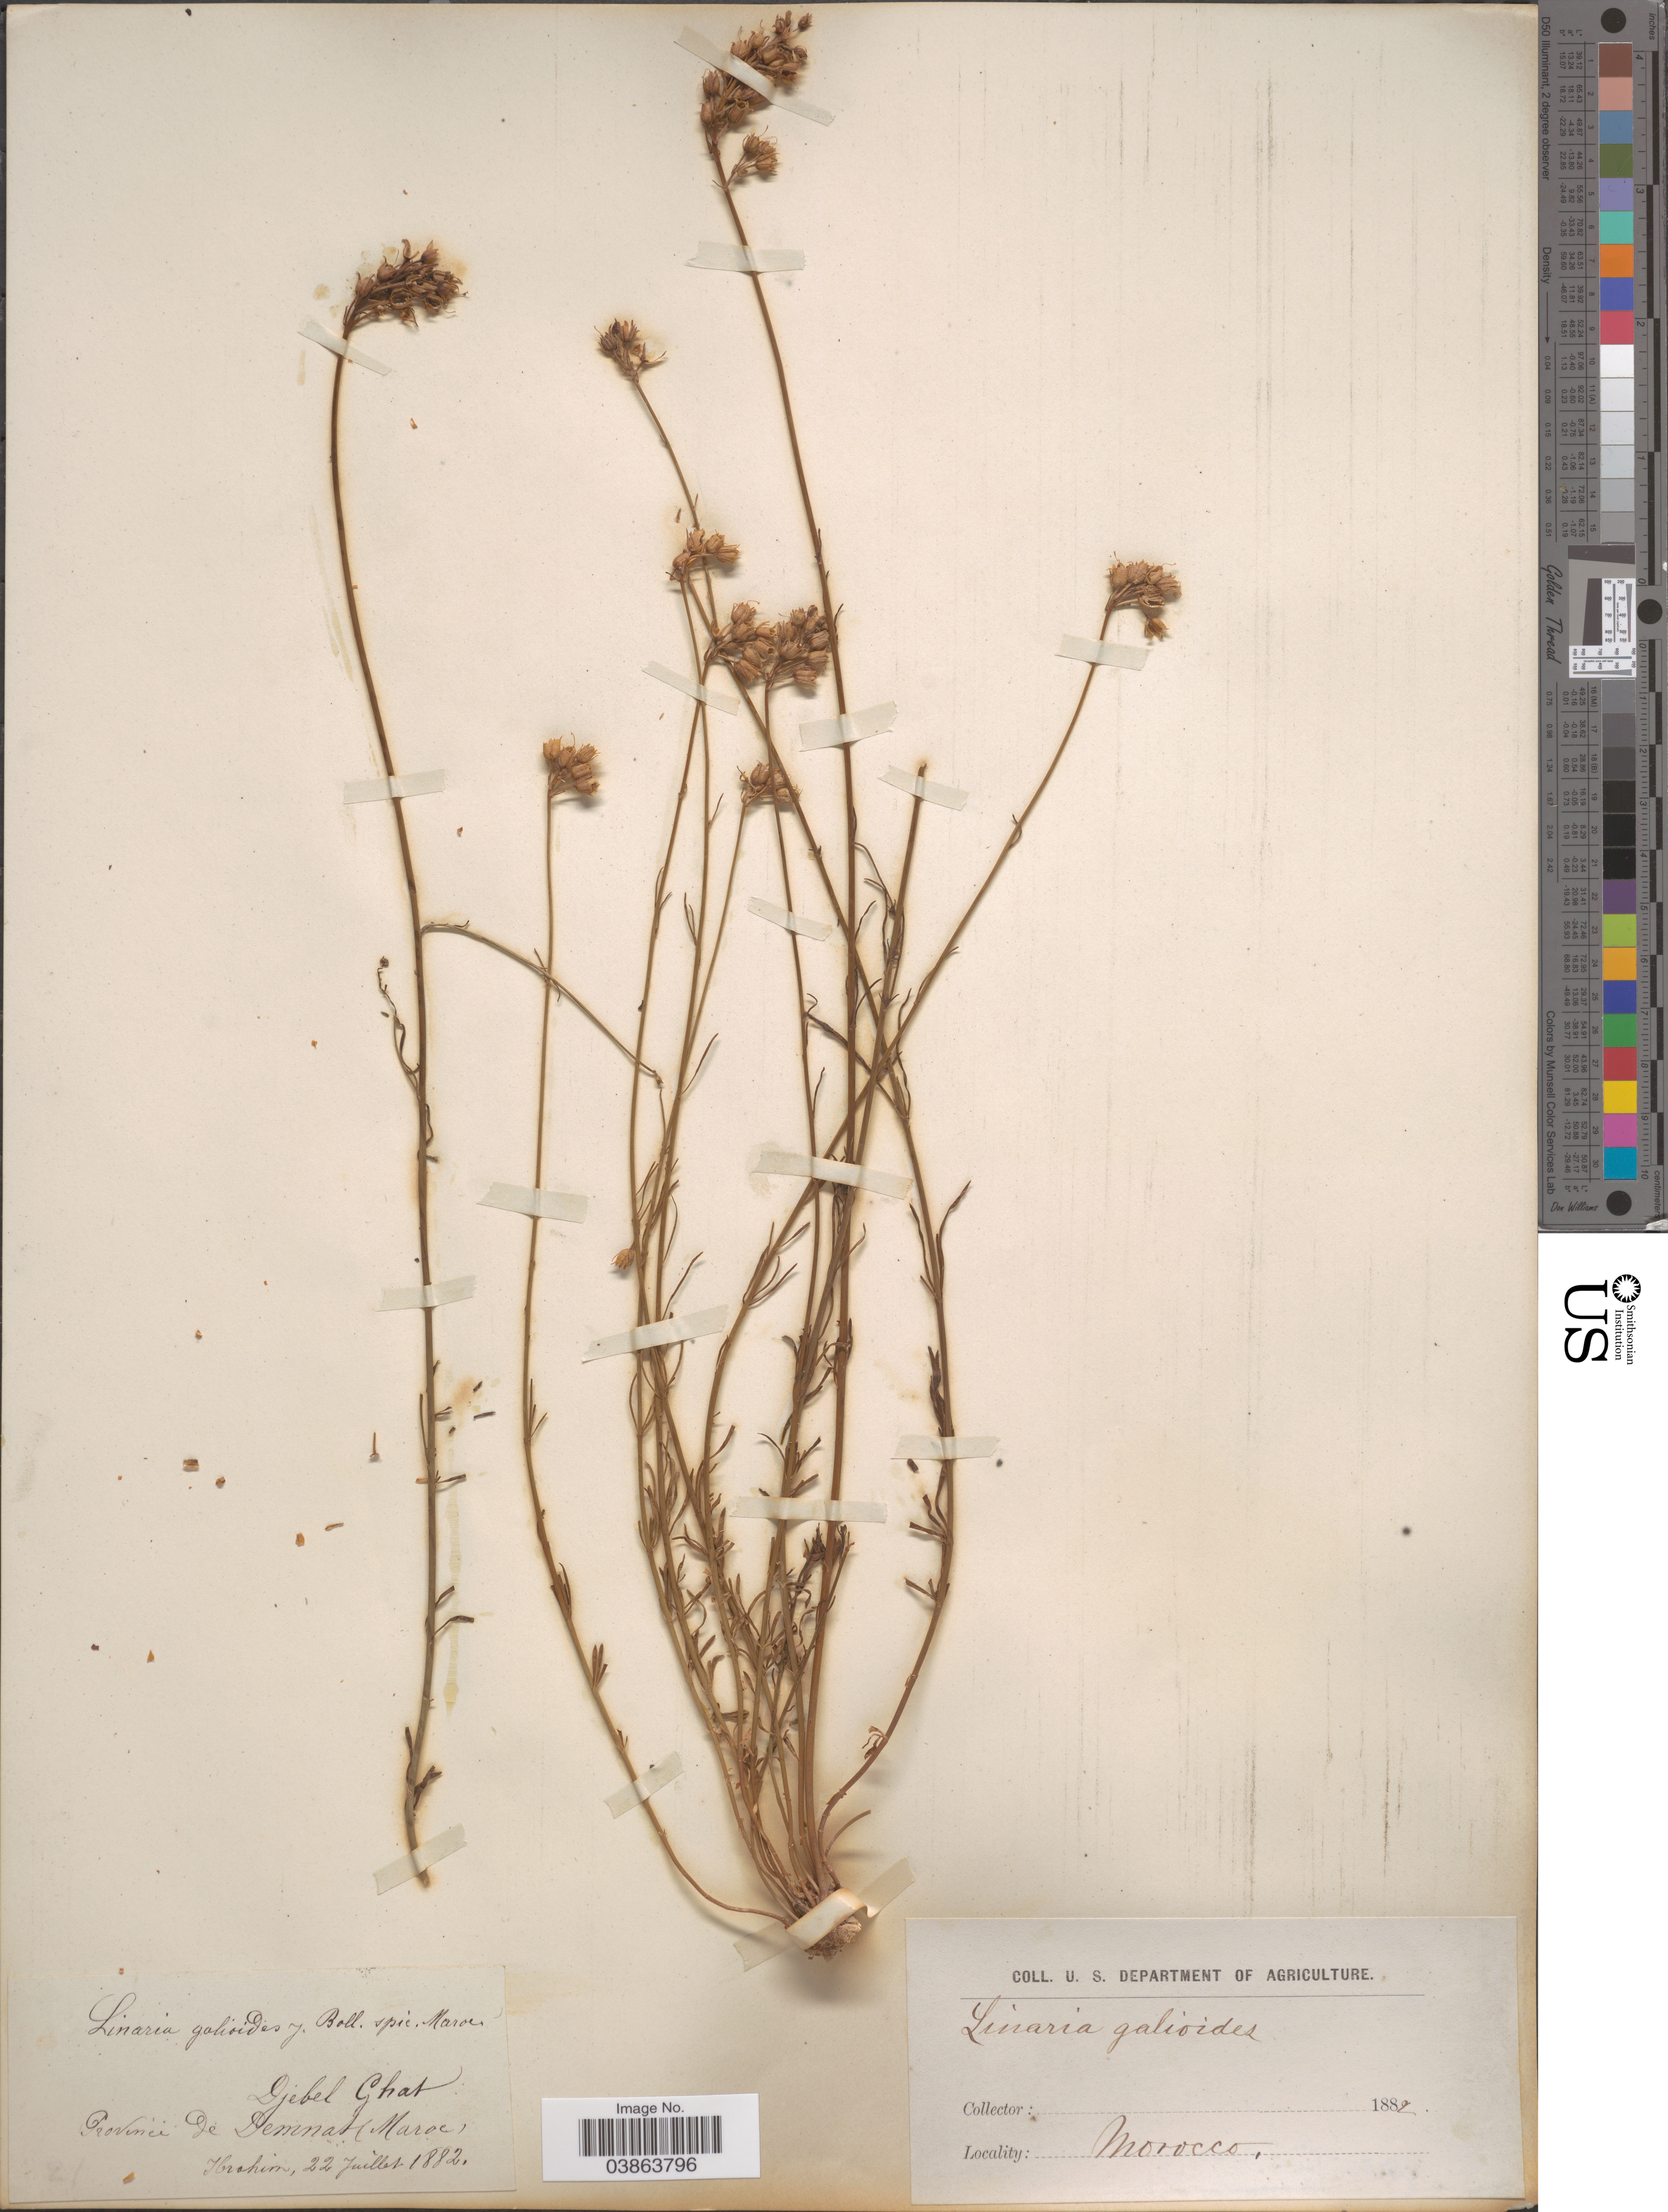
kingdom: Plantae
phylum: Tracheophyta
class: Magnoliopsida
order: Lamiales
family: Plantaginaceae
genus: Linaria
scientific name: Linaria galioides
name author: Ball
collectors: -. Ibrahim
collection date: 1882-07-22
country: Morocco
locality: Djebel Ghat. Province de Demnat.